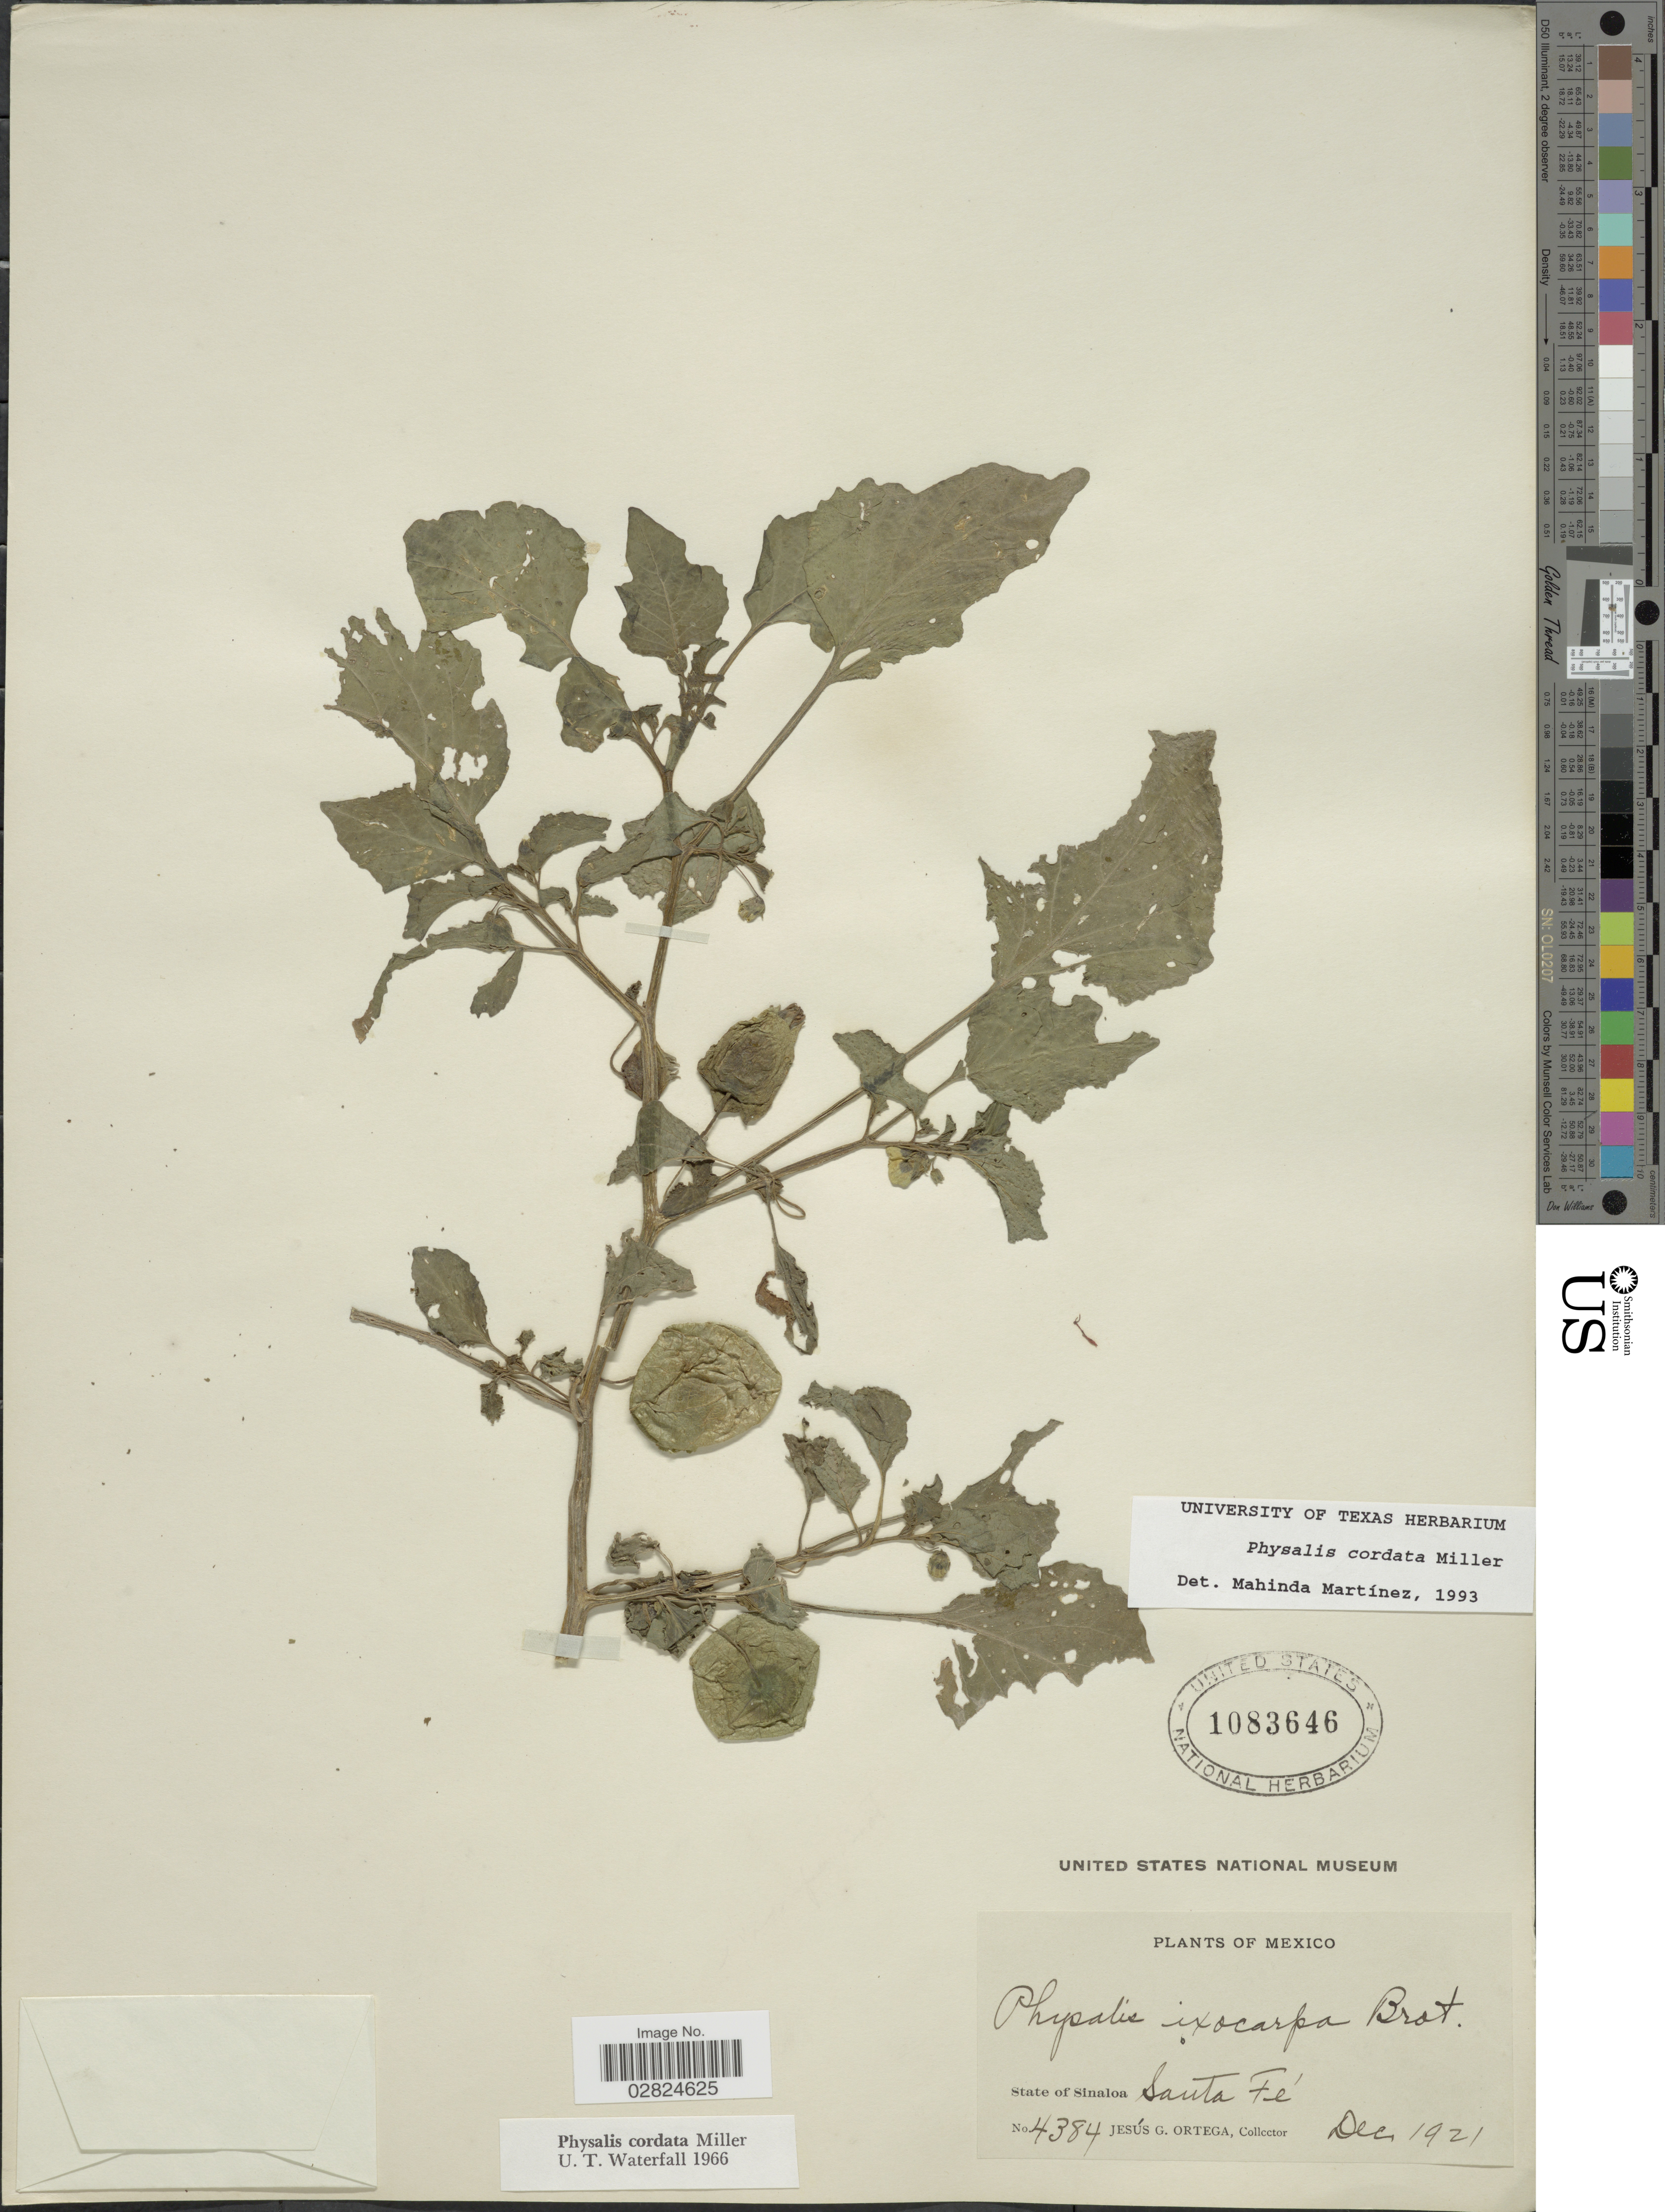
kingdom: Plantae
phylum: Tracheophyta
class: Magnoliopsida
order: Solanales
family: Solanaceae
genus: Physalis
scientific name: Physalis cordata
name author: Mill.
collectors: J. Ortega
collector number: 4384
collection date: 1921-12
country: Mexico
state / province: Sinaloa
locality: Santa Fé.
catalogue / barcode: US 1083646